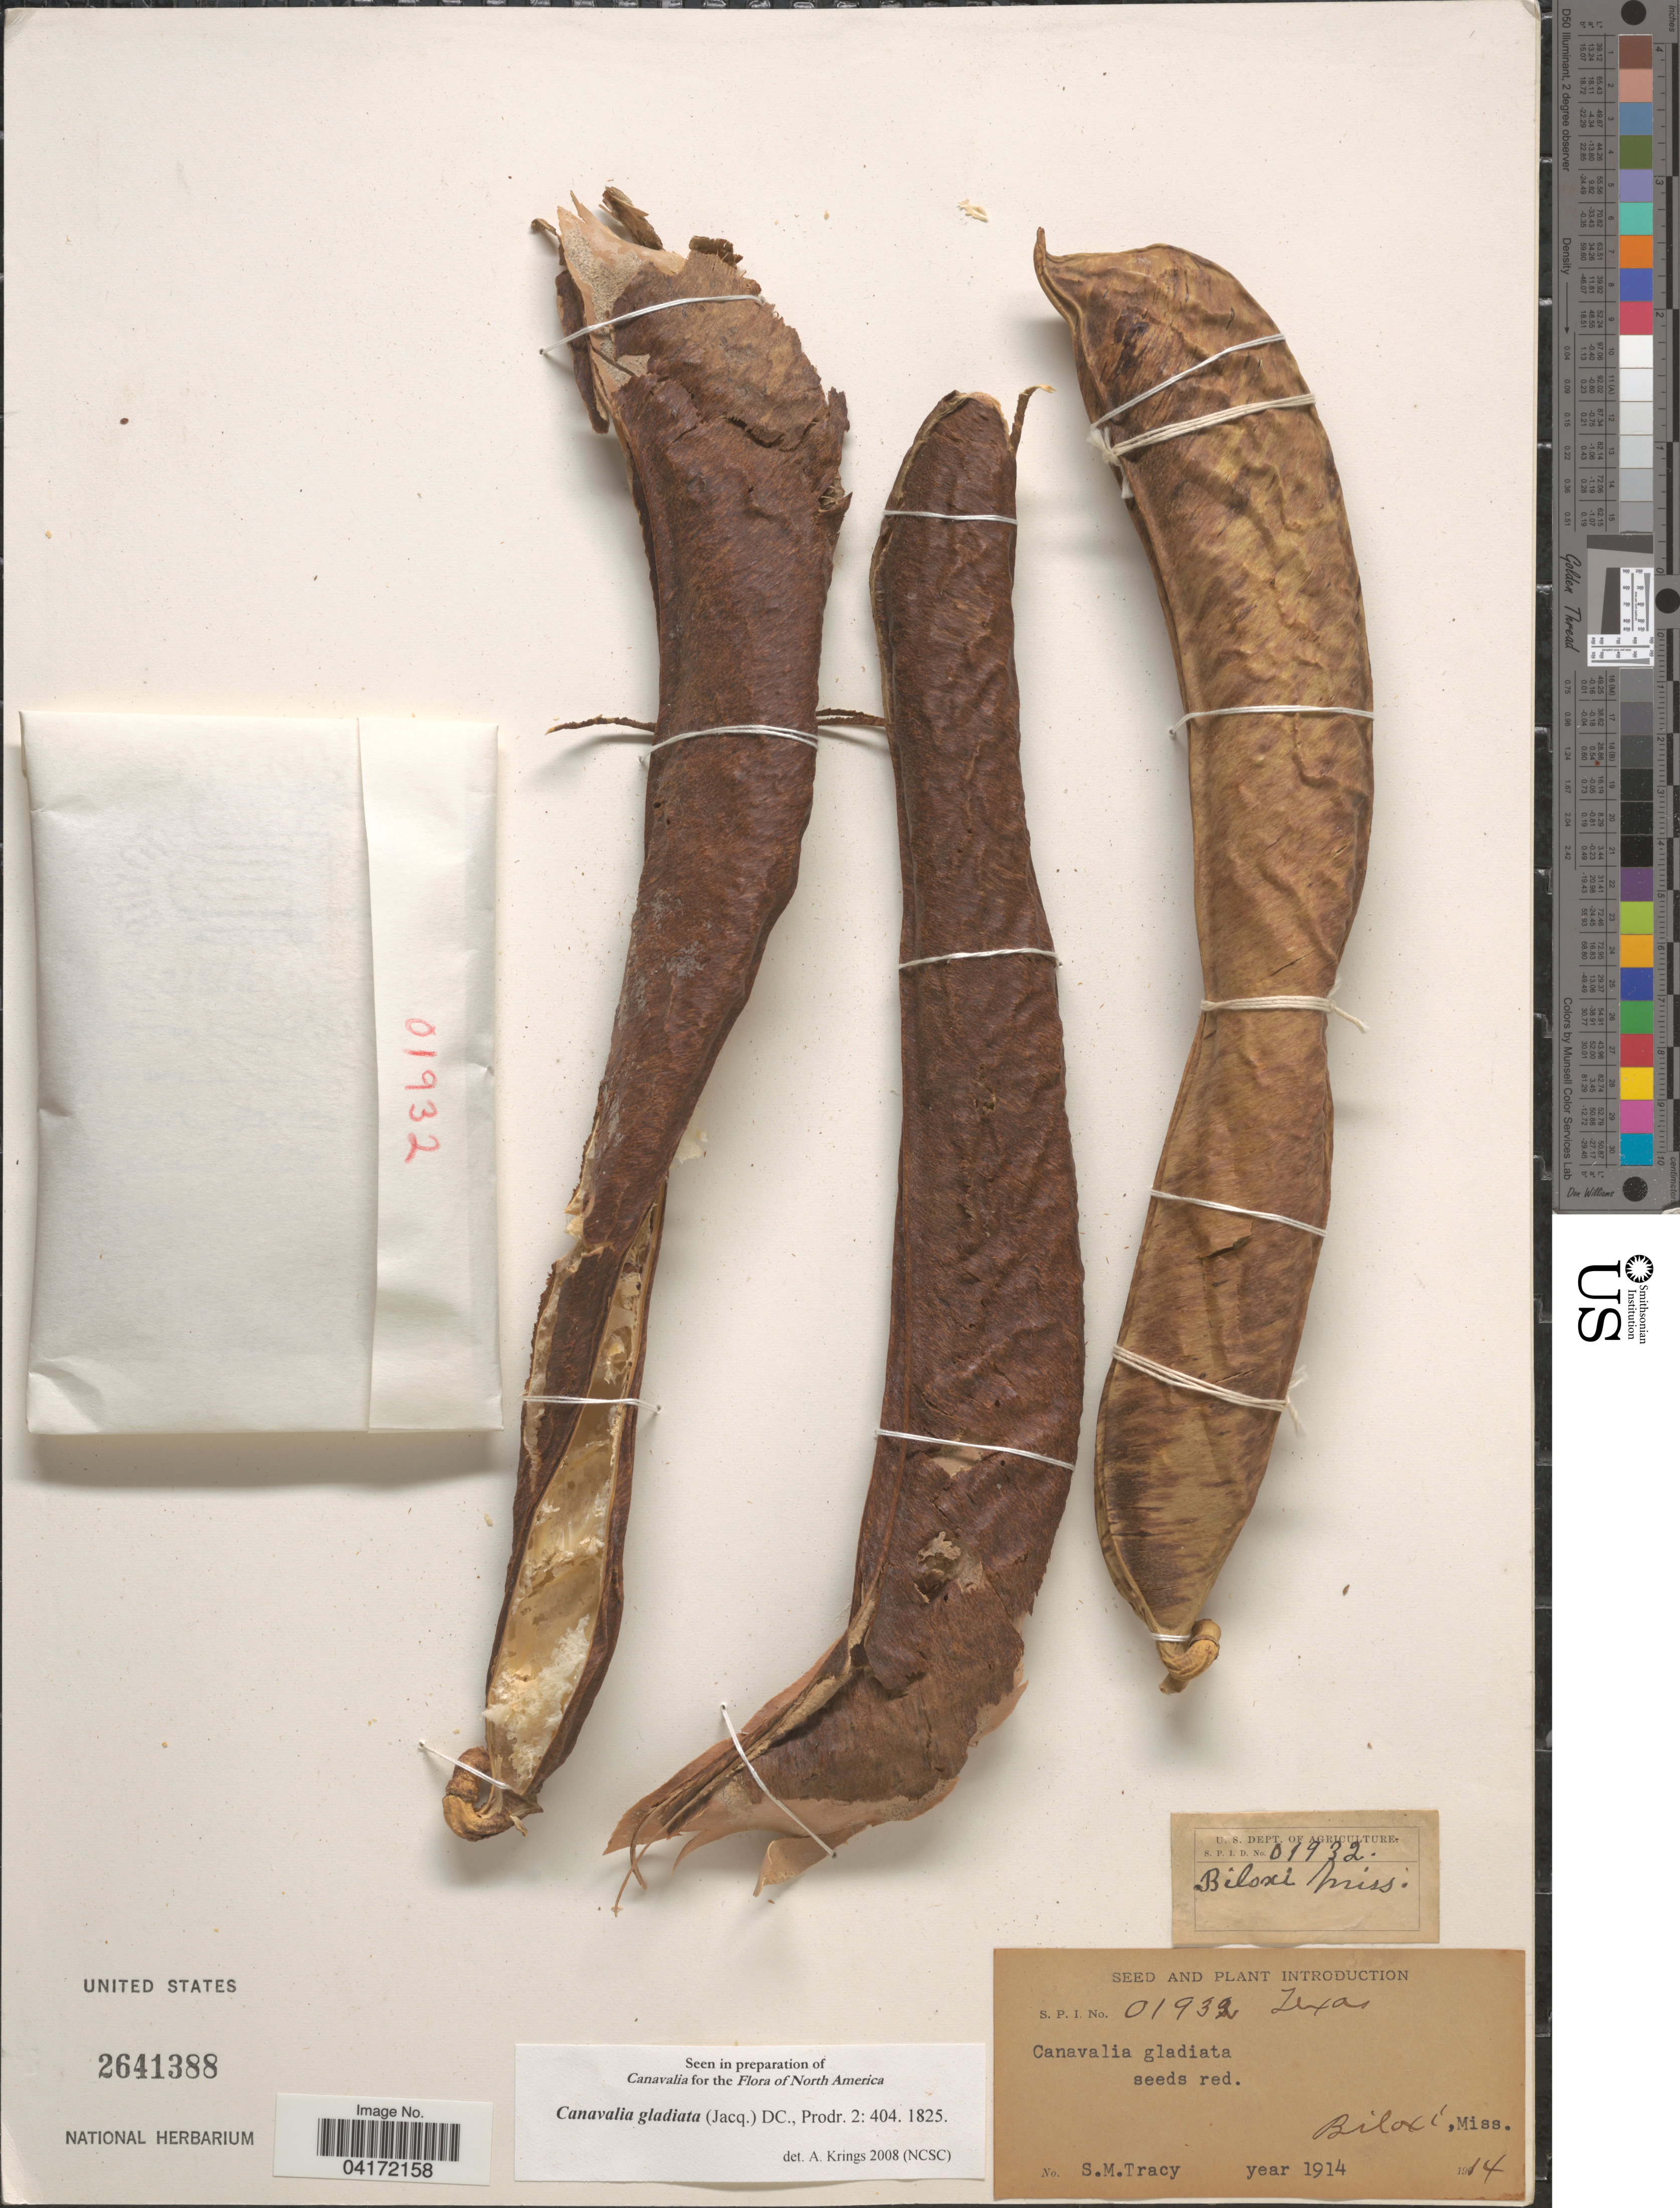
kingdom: Plantae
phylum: Tracheophyta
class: Magnoliopsida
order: Fabales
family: Fabaceae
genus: Canavalia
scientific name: Canavalia gladiata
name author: (Jacq.) DC.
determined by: Krings, A.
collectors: S. M. Tracy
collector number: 01932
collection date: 1914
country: United States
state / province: Mississippi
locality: Biloxi.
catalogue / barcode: US 2641388